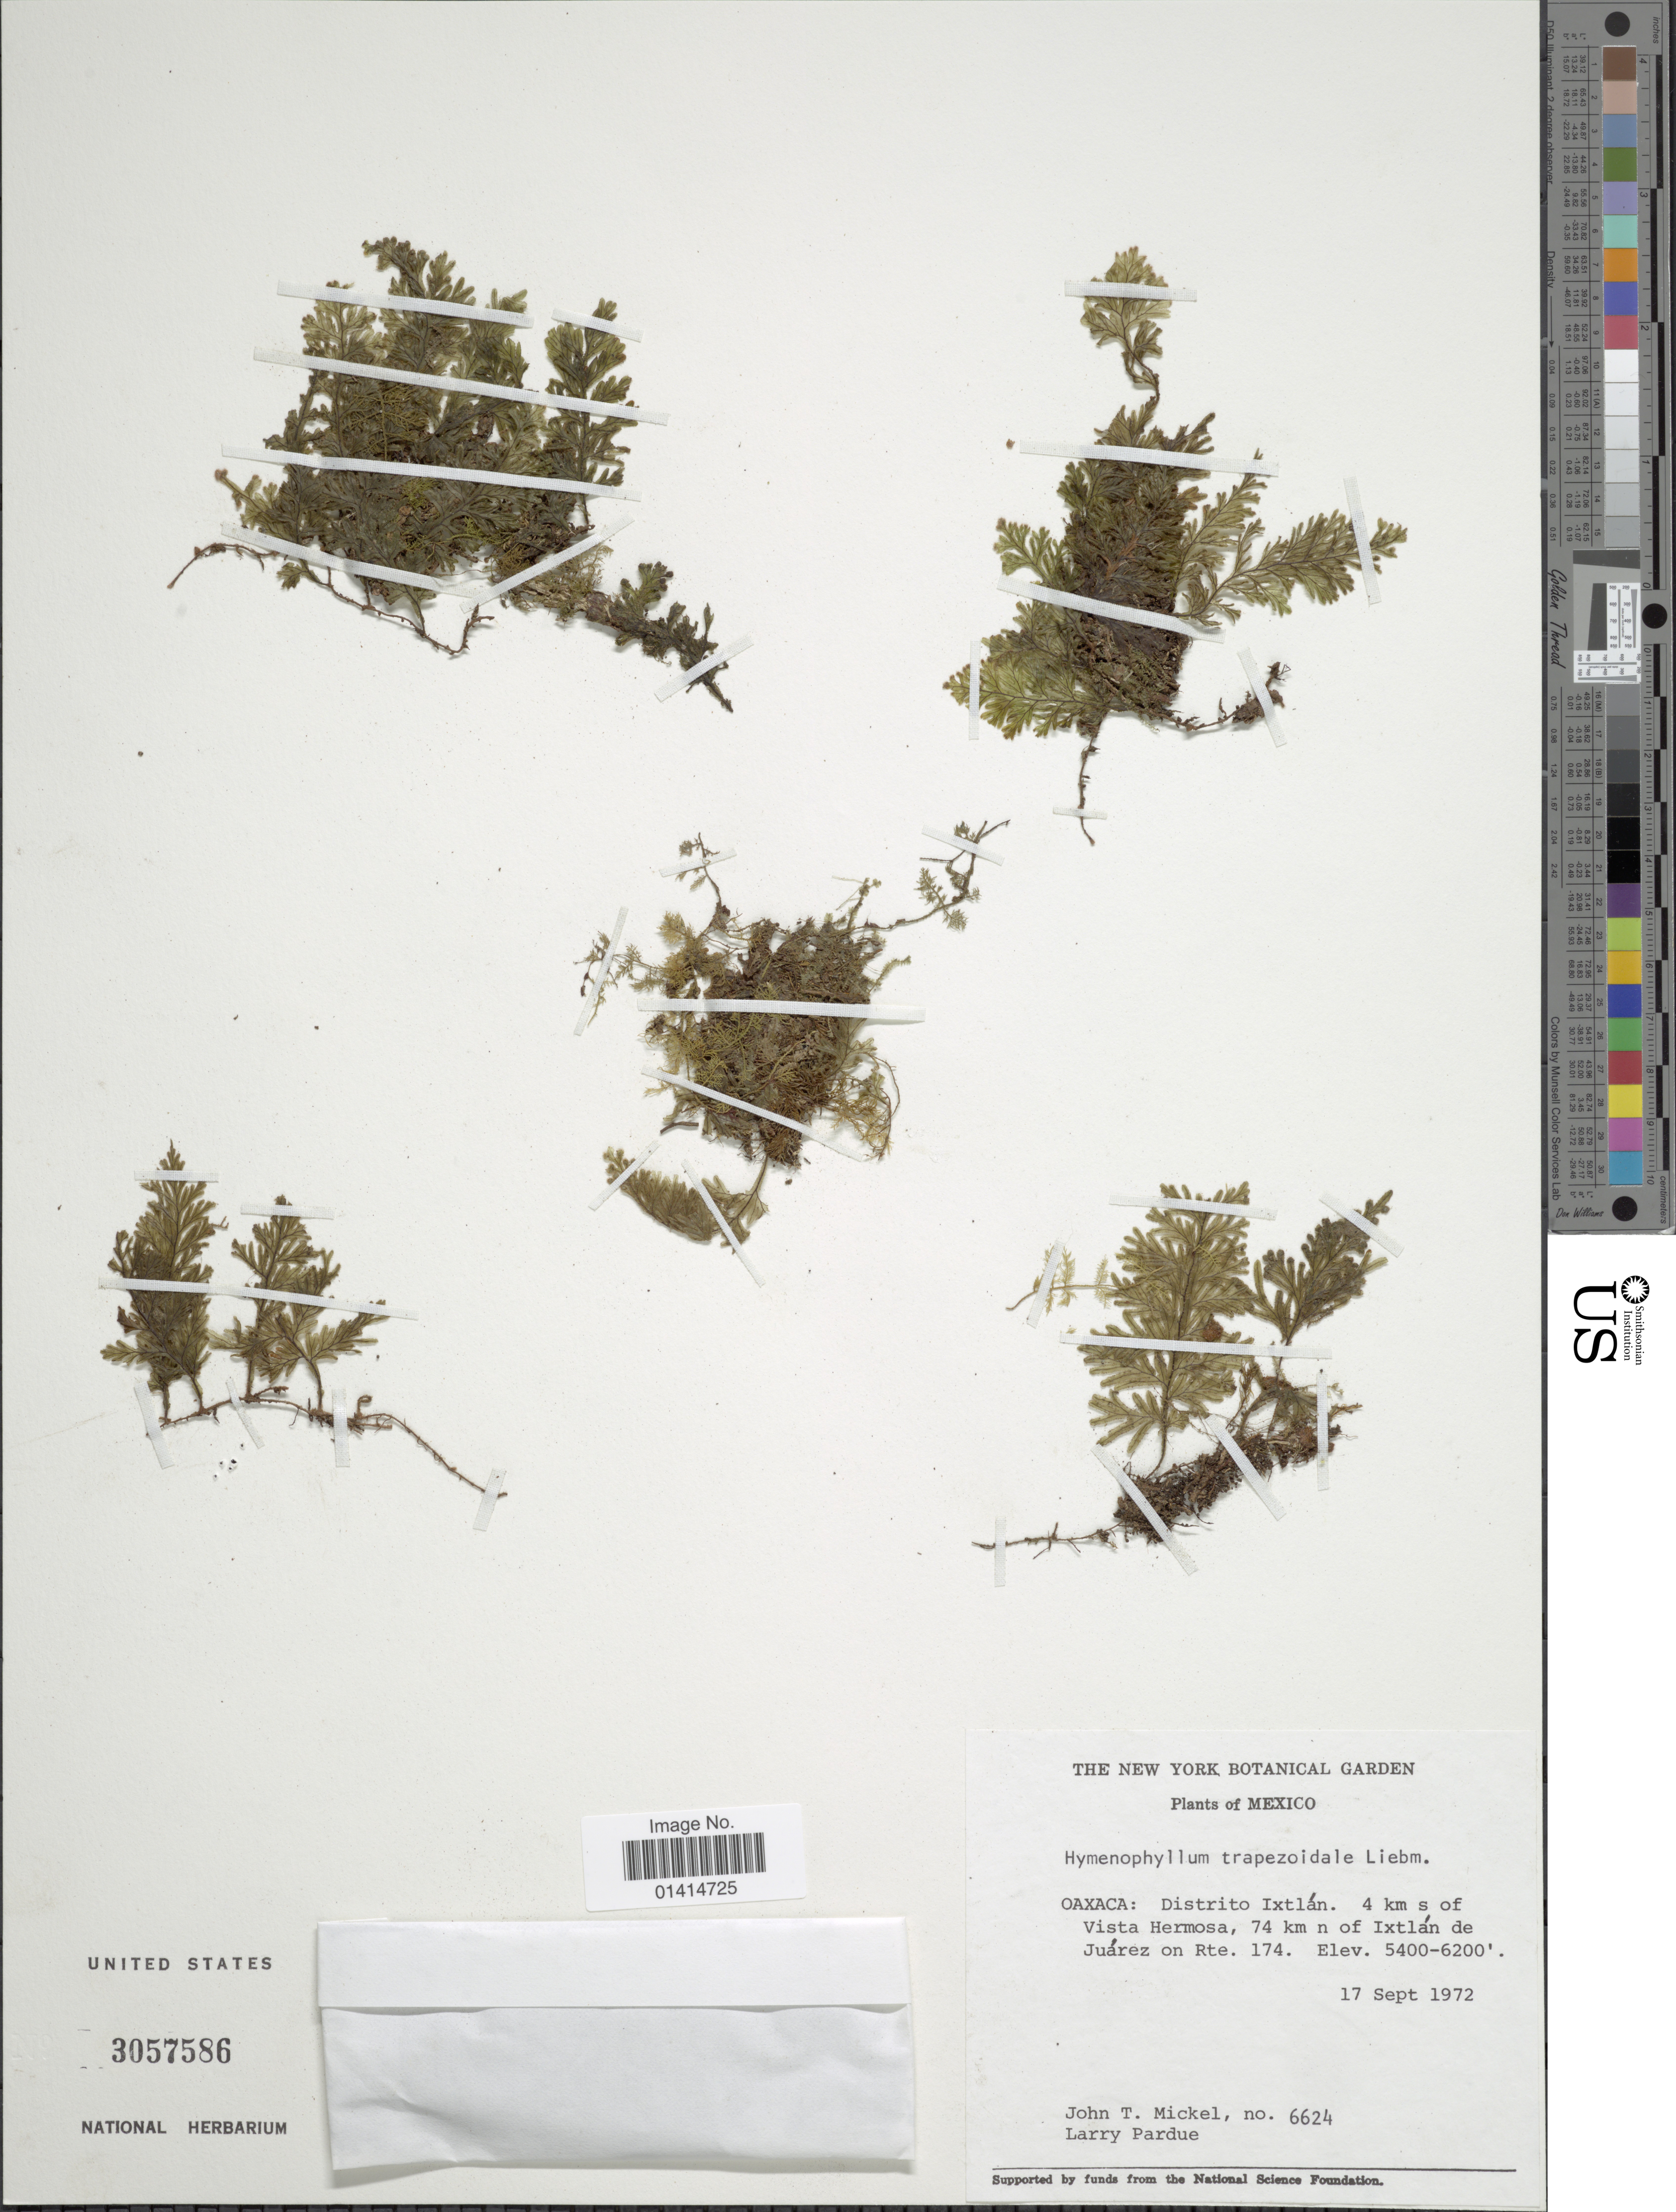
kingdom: Plantae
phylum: Tracheophyta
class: Polypodiopsida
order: Hymenophyllales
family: Hymenophyllaceae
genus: Hymenophyllum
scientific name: Hymenophyllum trapezoidale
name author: Liebm.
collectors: J. T. Mickel & L. Pardue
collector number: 6624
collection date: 1972-09-17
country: Mexico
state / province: Oaxaca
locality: Distrito Ixtlán. 4 km s of Vista Hermosa, 74 km n of Ixtlán de Juárez on Rte 174.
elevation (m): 1646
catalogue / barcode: US 3057586